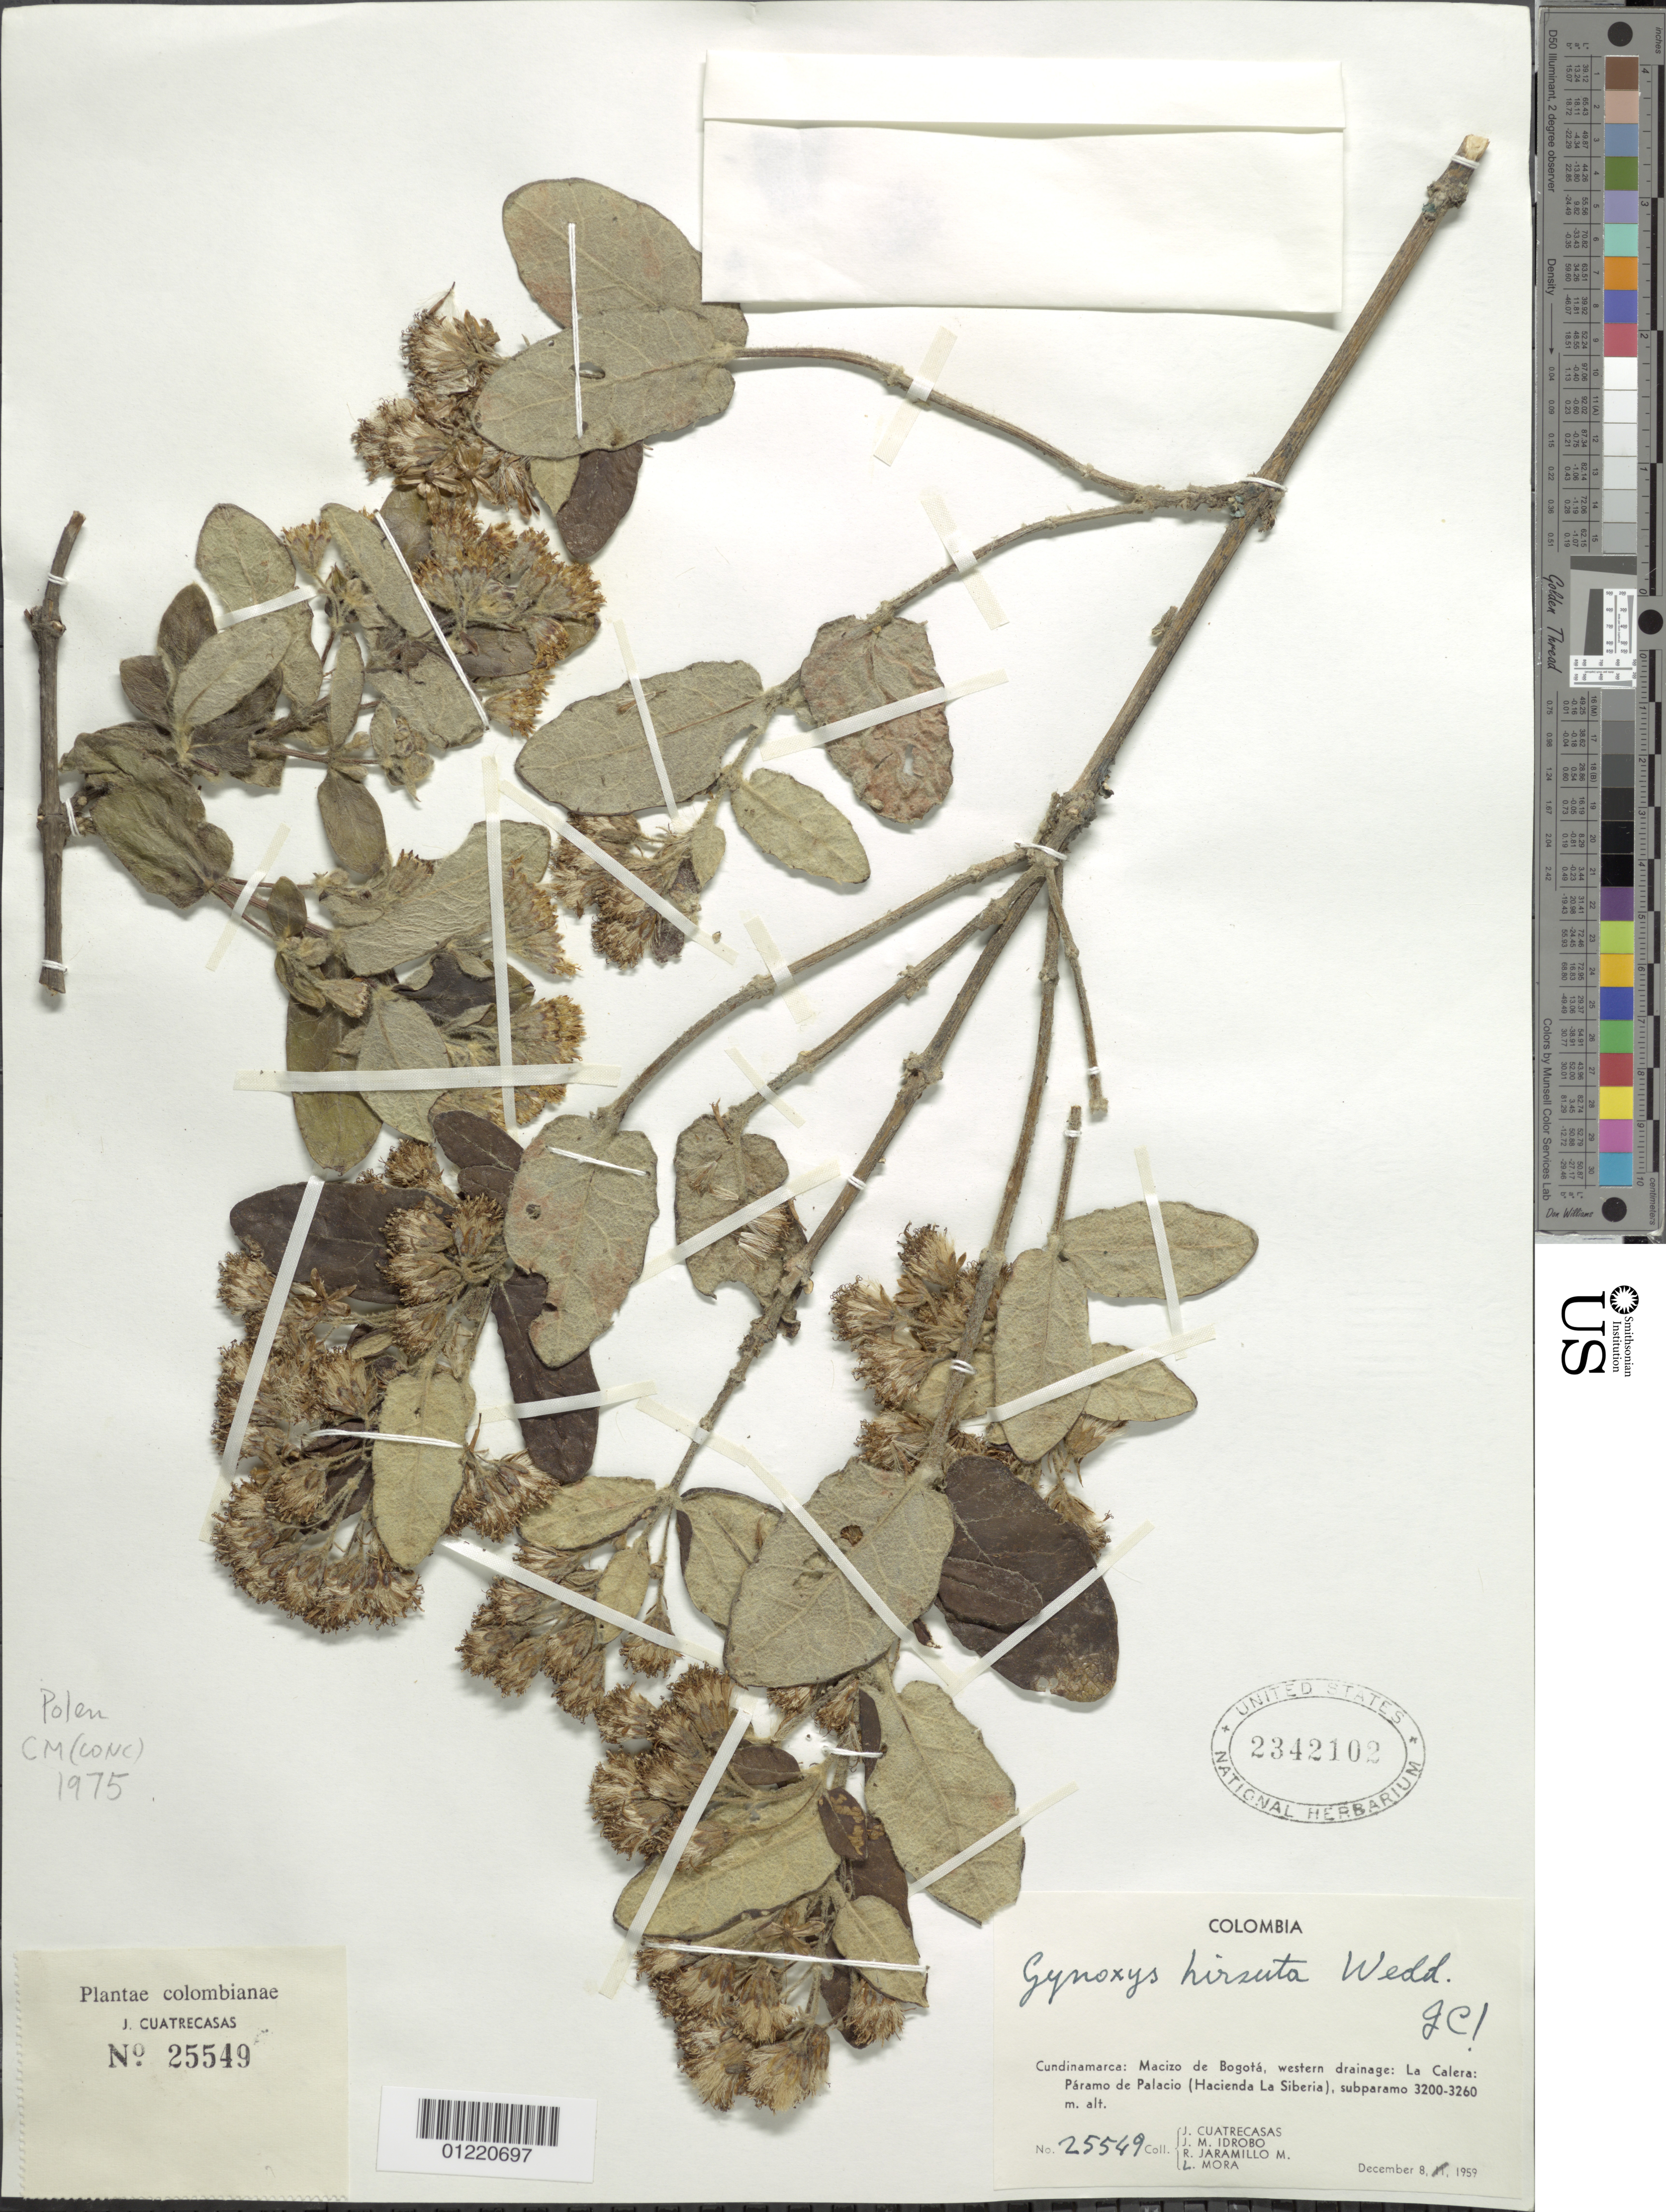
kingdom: Plantae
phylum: Tracheophyta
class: Magnoliopsida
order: Asterales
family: Asteraceae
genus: Gynoxys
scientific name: Gynoxys hirsuta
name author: Wedd.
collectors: J. Cuatrecasas, J. M. Idrobo, R. Jaramillo M. & L. Mora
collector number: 25549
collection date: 1959-12-08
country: Colombia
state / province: Cundinamarca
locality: Macizo de Bogota, western drainage: La Calera: Paramo de Palacio (Hacienda La Siberia), subparamo.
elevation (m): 3200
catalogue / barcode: US 2342102